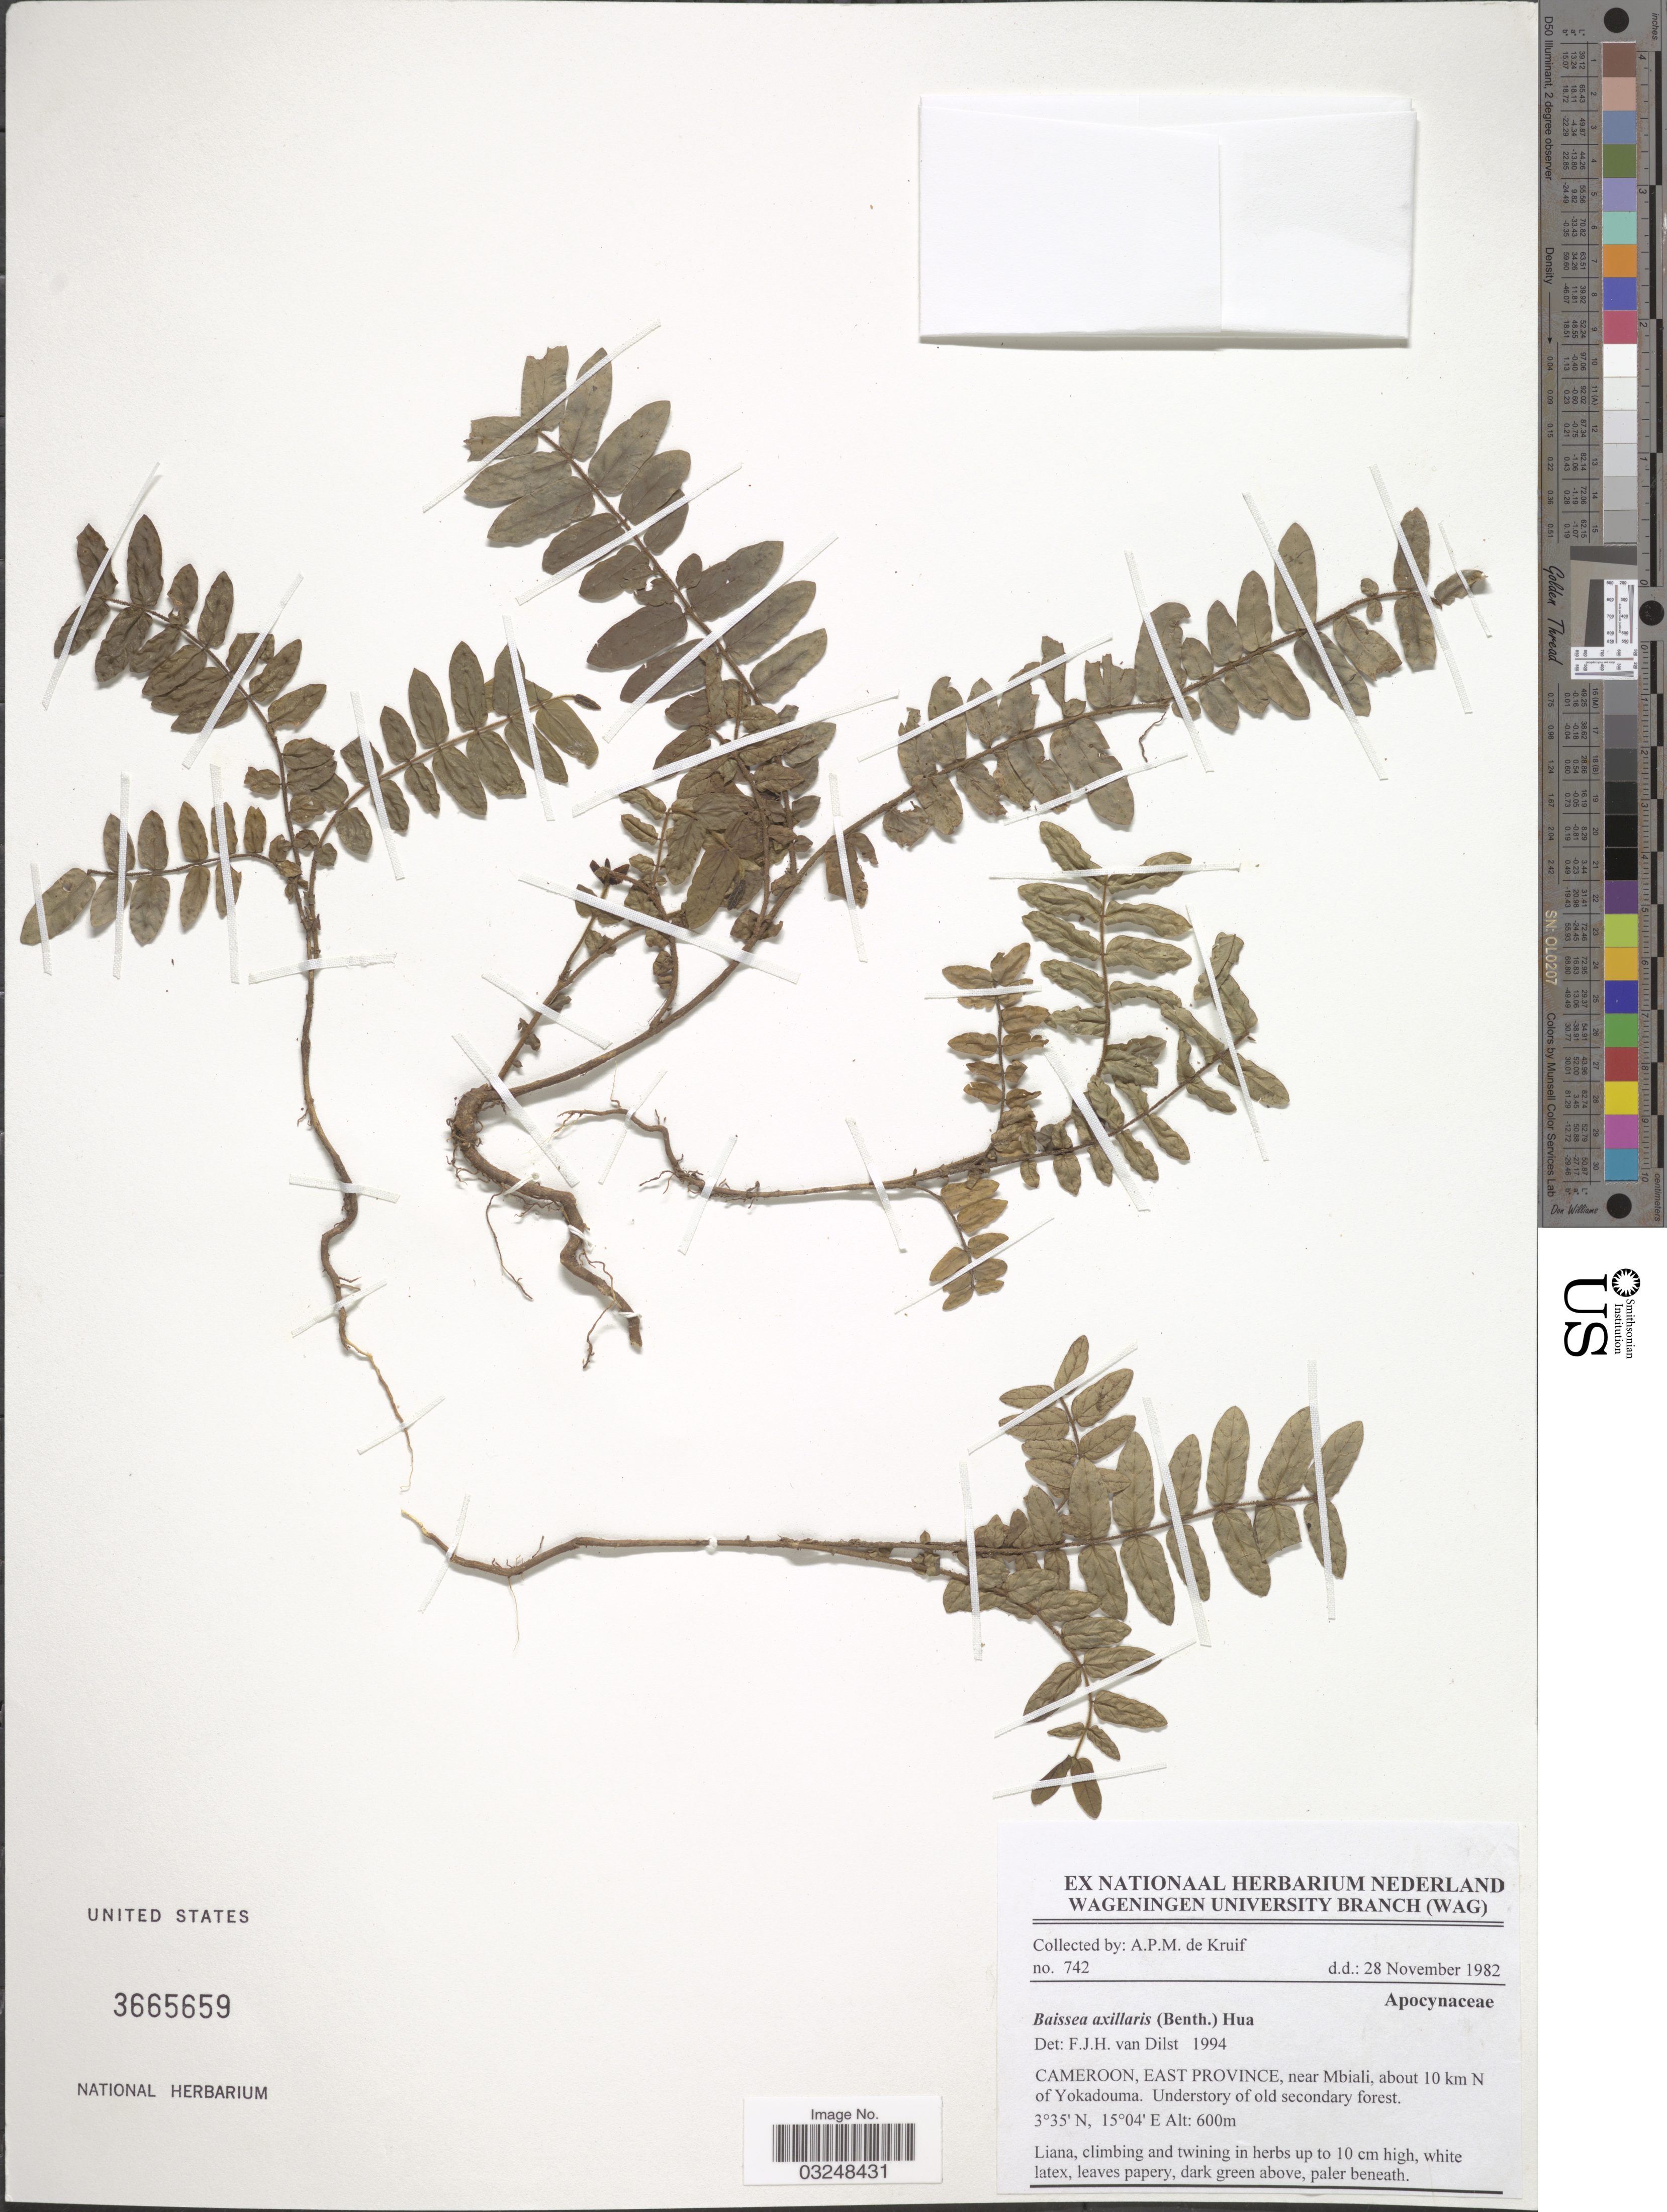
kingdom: Plantae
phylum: Tracheophyta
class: Magnoliopsida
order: Gentianales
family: Apocynaceae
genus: Baissea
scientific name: Baissea axillaris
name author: (Benth.) Hua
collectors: A. P. de Kruif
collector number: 742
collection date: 1982-11-28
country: Cameroon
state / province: Est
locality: East Province, near Mbiali, about 10 km N of Yokadouma.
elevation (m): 600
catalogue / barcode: US 3665659